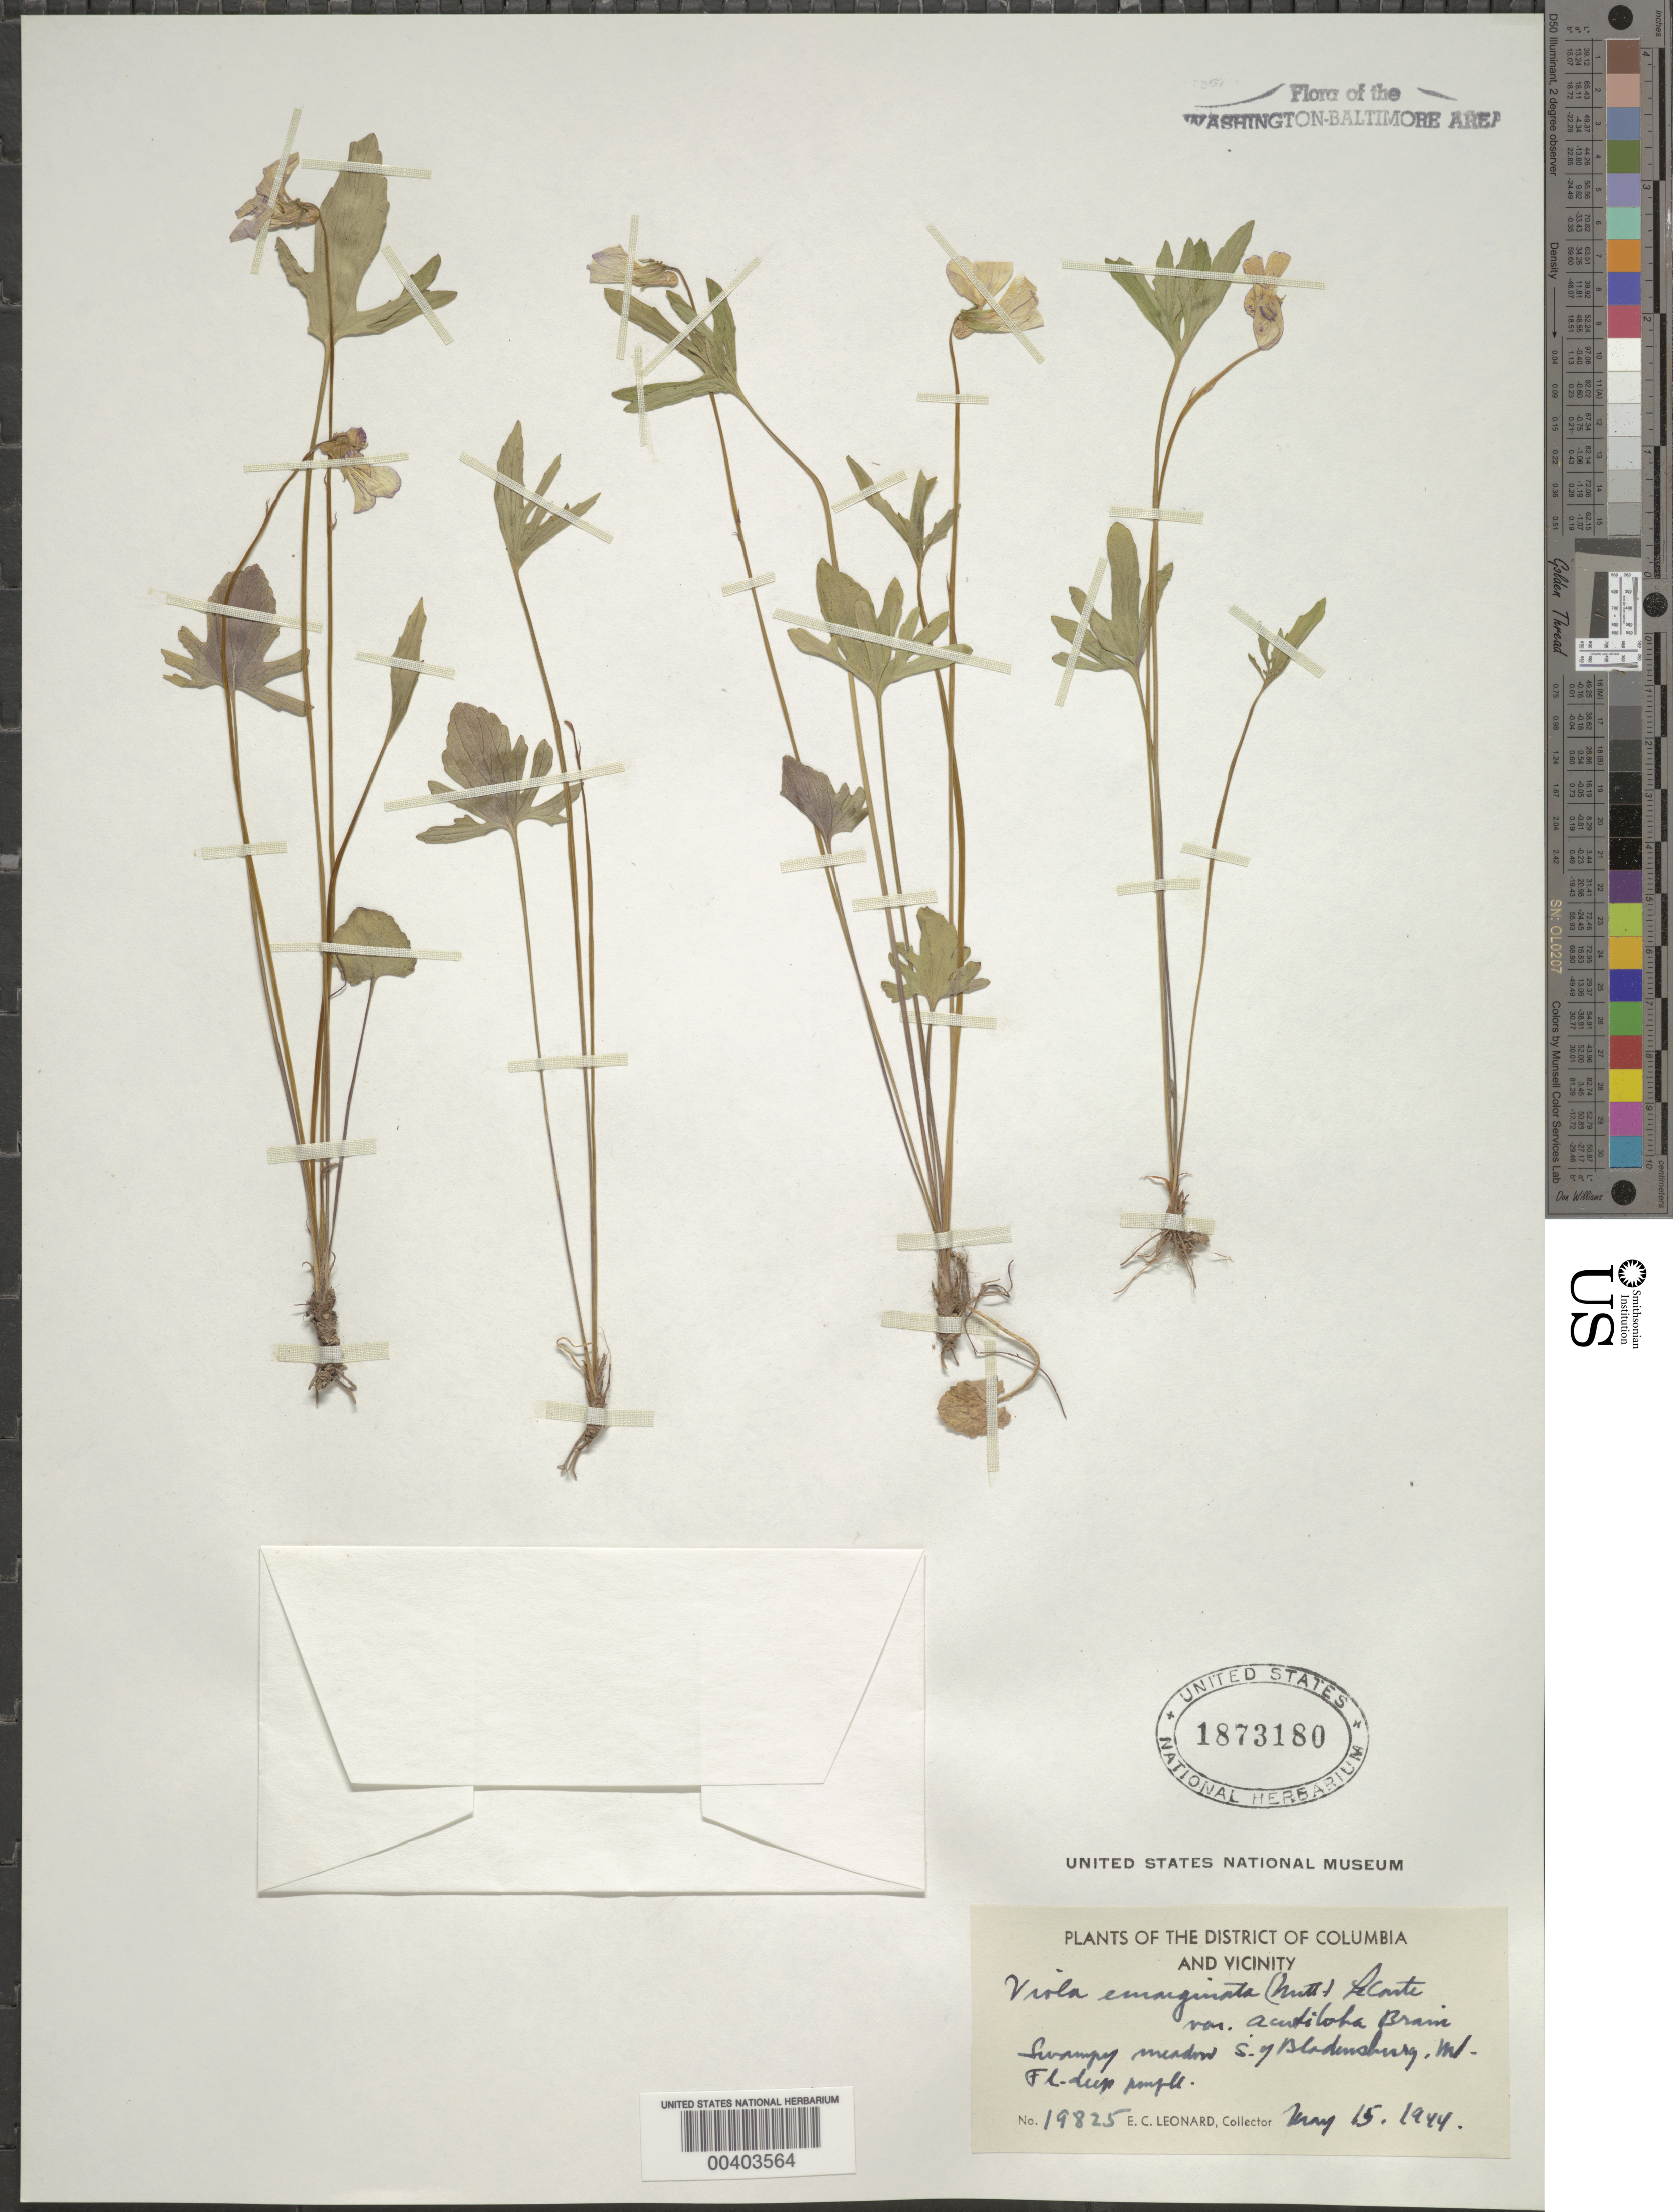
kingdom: Plantae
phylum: Tracheophyta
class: Magnoliopsida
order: Malpighiales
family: Violaceae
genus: Viola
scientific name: Viola sagittata var. sagittata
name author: Aiton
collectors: E. C. Leonard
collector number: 19825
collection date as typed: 15 May 1944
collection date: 1944-05-15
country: United States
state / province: Maryland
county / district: Prince George's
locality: South of Bladensburg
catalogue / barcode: US 1873180